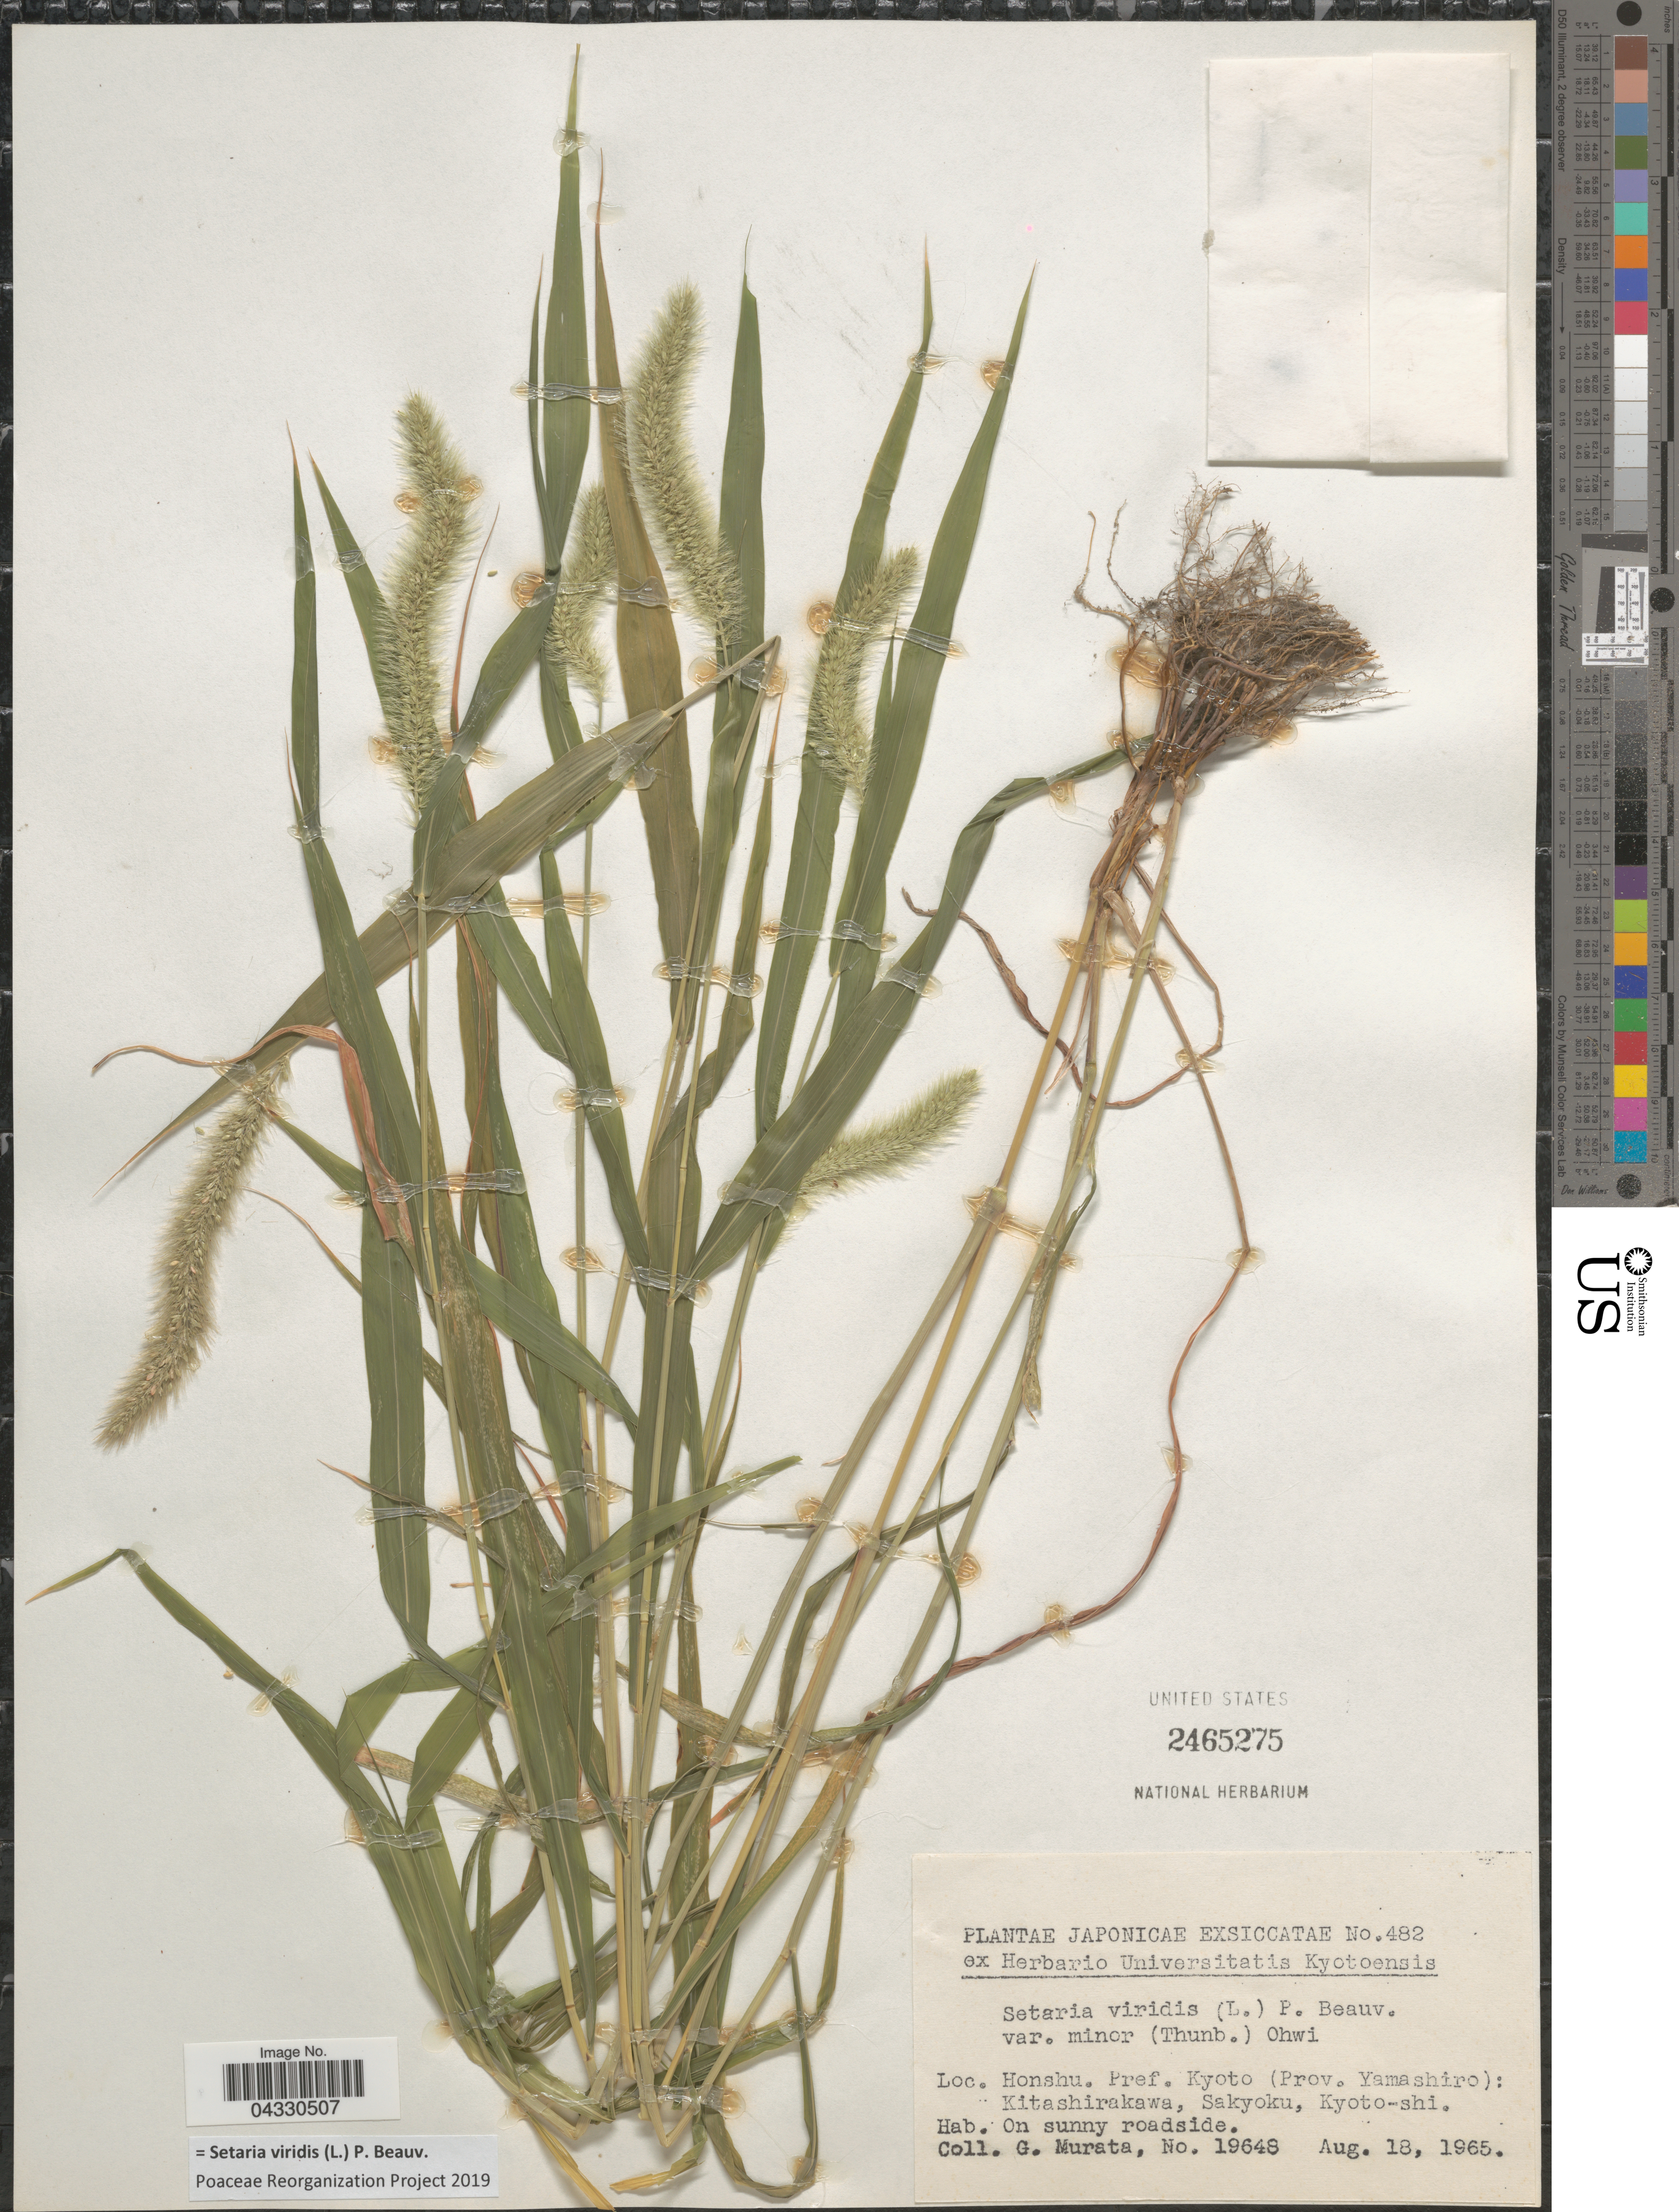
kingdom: Plantae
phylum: Tracheophyta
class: Liliopsida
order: Poales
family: Poaceae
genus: Setaria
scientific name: Setaria viridis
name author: (L.) P. Beauv.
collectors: G. Murata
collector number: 19648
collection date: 1965-08-18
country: Japan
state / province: Kyoto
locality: Honshu. Pref. Kyoto (Prov. Yamashiro): Kitashirakawa, Sakyoku, Kyoto-shi. On sunny roadside.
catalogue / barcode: US 2465275